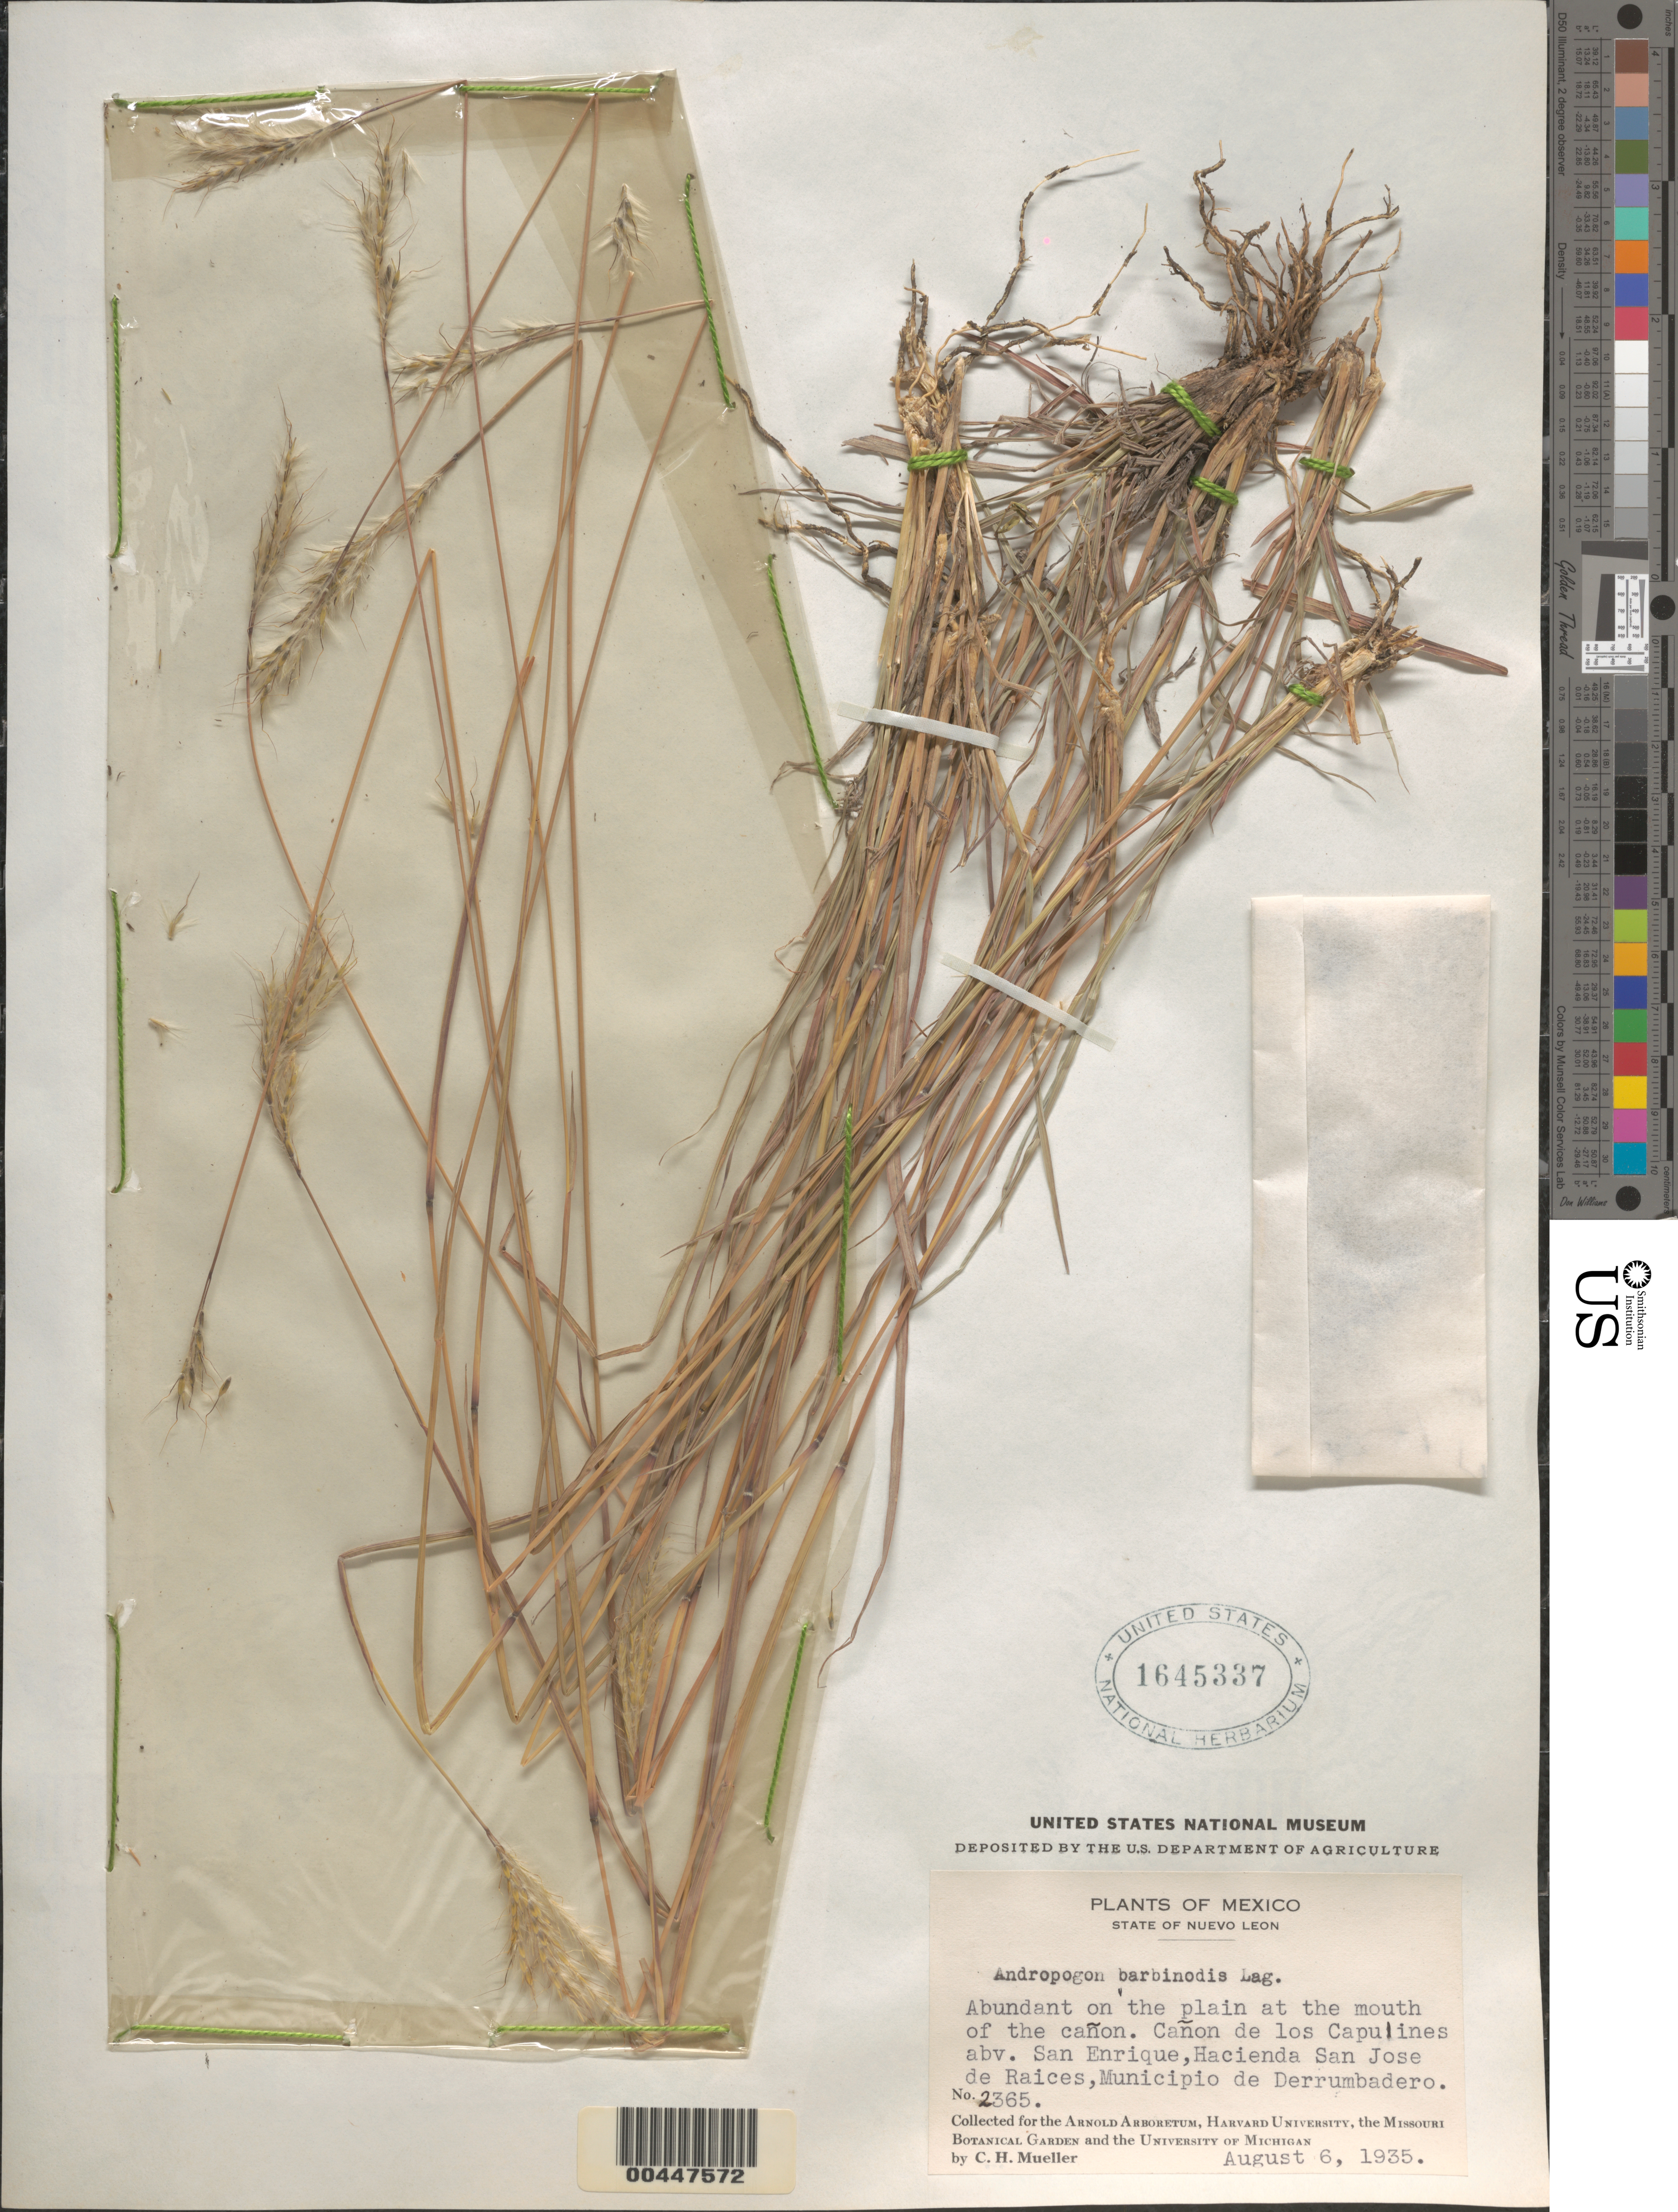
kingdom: Plantae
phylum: Tracheophyta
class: Liliopsida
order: Poales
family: Poaceae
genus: Andropogon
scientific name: Andropogon barbinodis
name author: Lag.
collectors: C. H. Muller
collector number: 2365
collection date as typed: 6 Aug 1935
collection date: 1935-08-06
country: Mexico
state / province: Nuevo León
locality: The mouth of the cañon, Cañon de loe Capulines above San Enrique, Hacienda San Jose de Raices, Municipio de Derrumbadero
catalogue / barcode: US 1645337